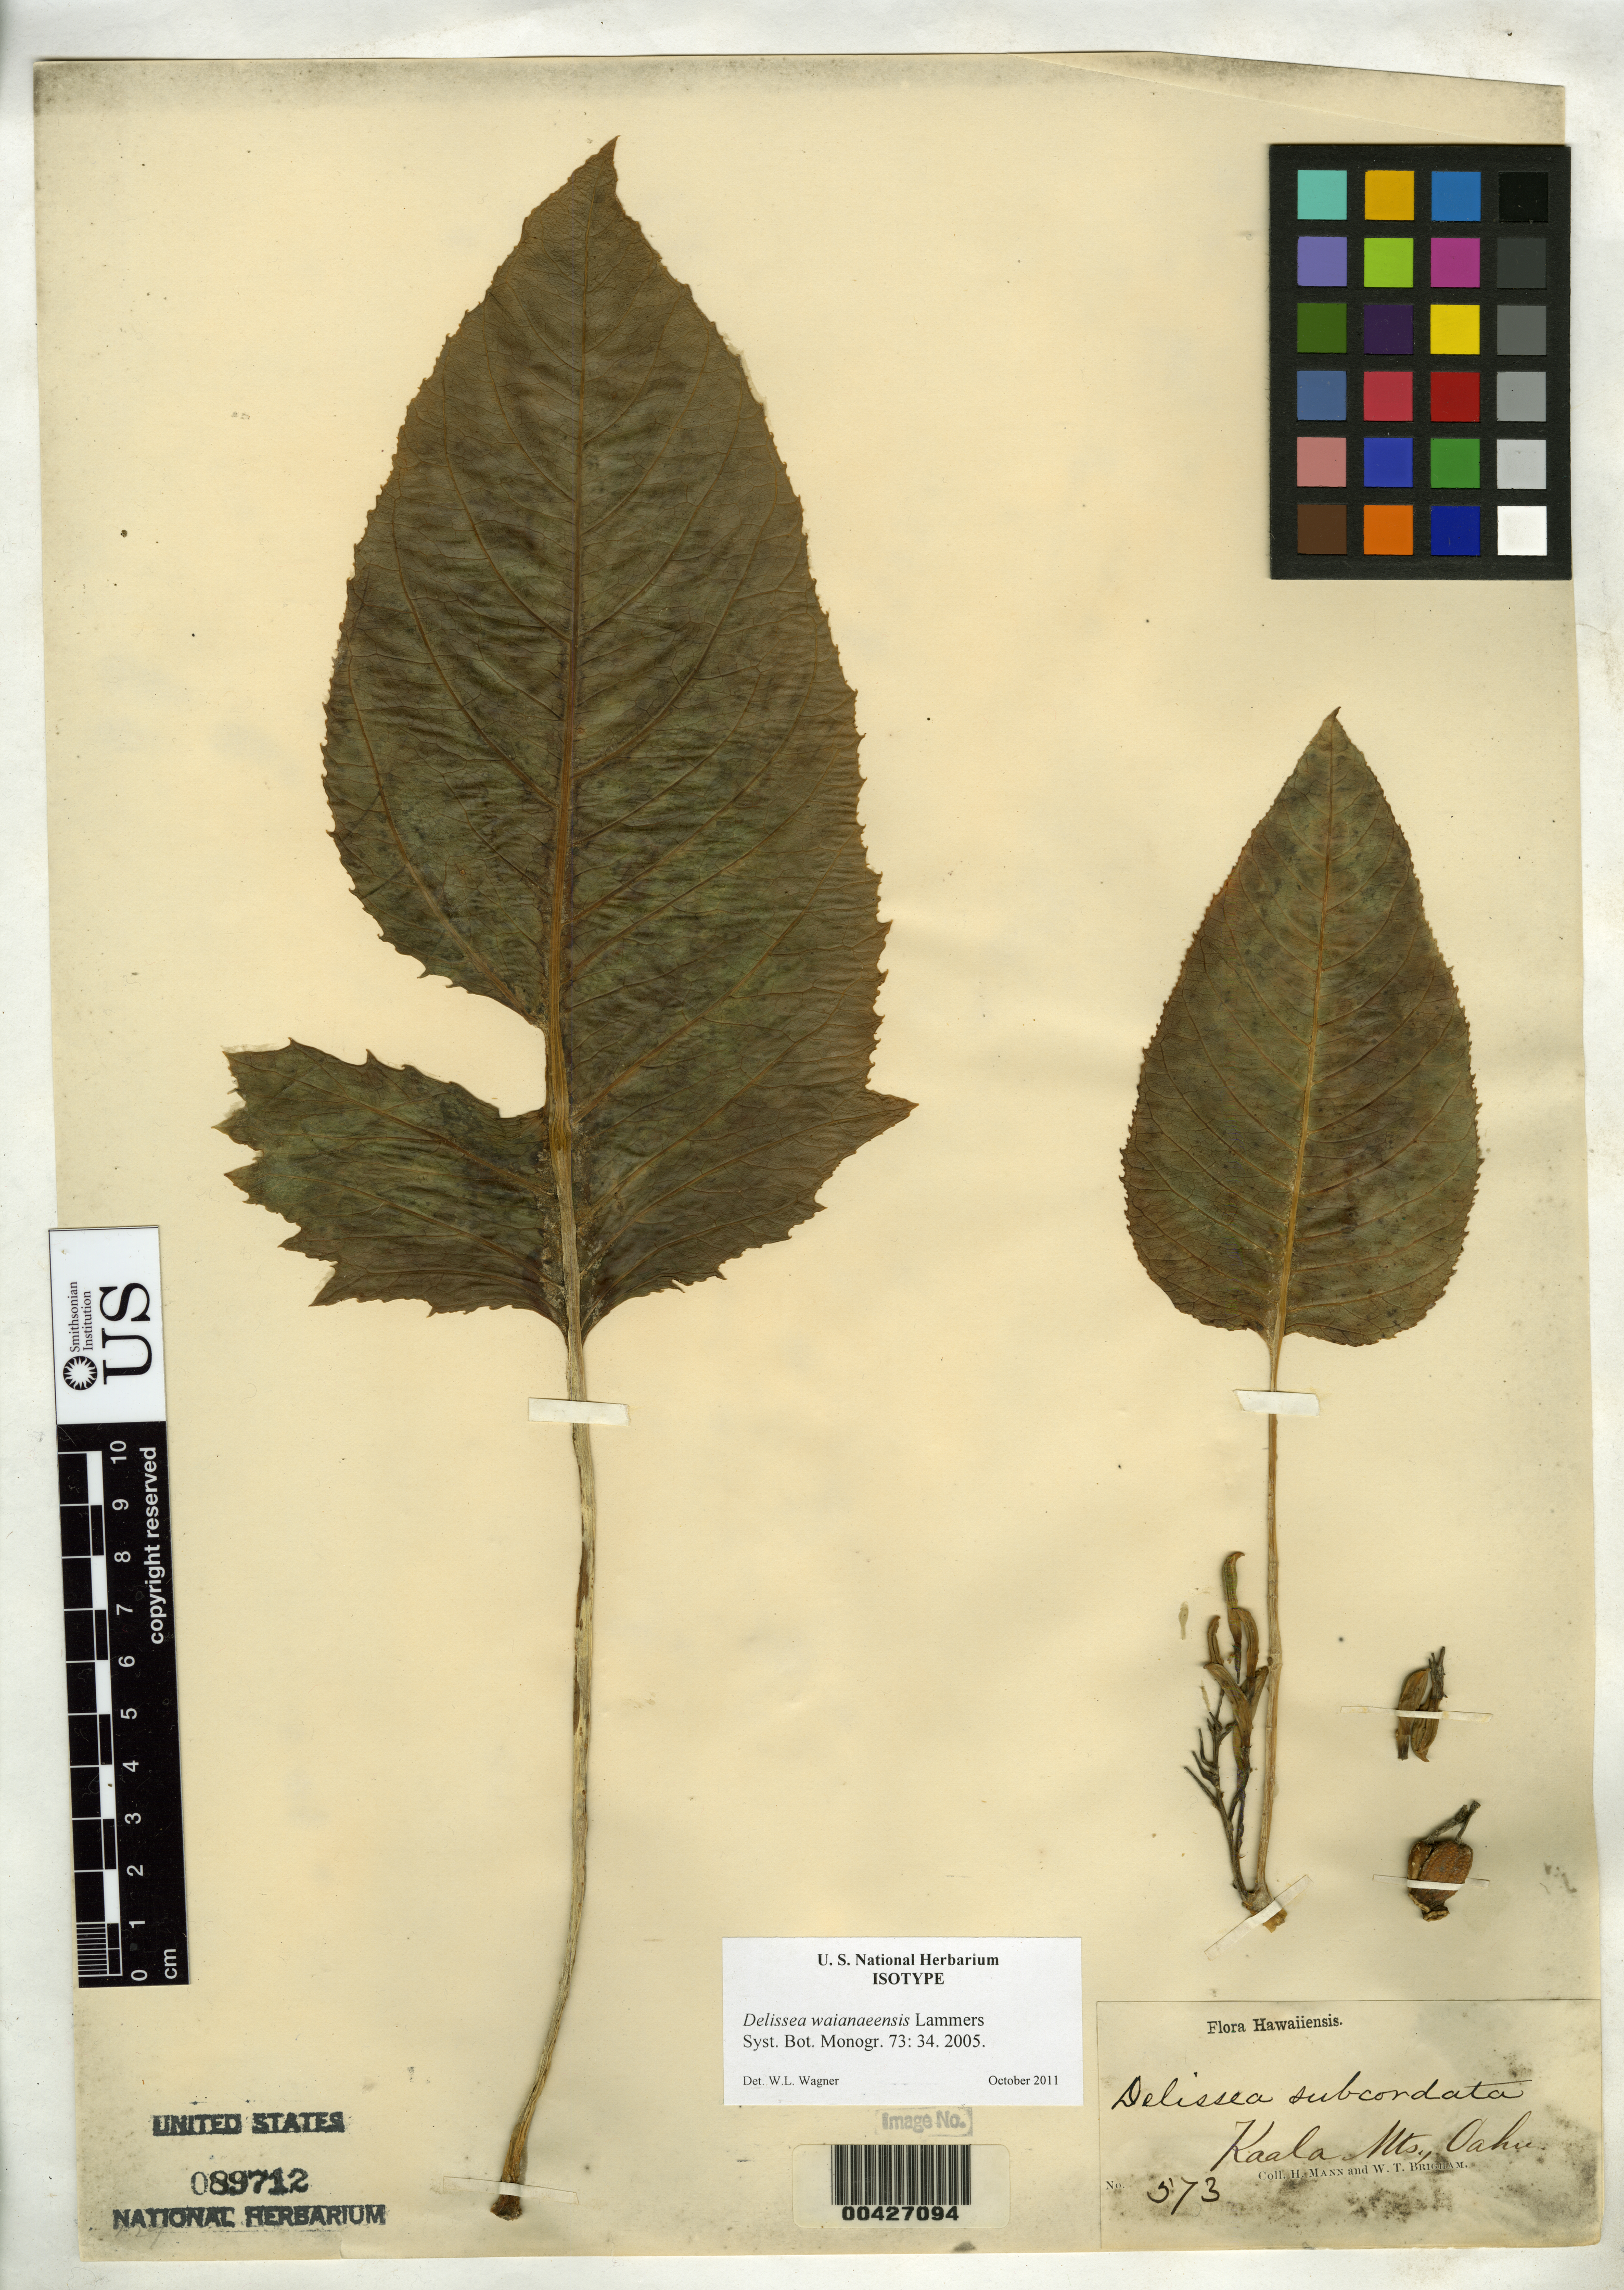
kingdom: Plantae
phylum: Tracheophyta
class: Magnoliopsida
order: Asterales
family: Campanulaceae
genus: Delissea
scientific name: Delissea waianaeensis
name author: Lammers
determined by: Wagner, W. L., (BOT), Smithsonian Institution - National Museum of Natural History (UNITED STATES)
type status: Isotype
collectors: H. Mann & W. T. Brigham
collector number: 573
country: United States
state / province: Hawaii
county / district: Honolulu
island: Oahu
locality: Kaala Mountains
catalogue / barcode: US 89712